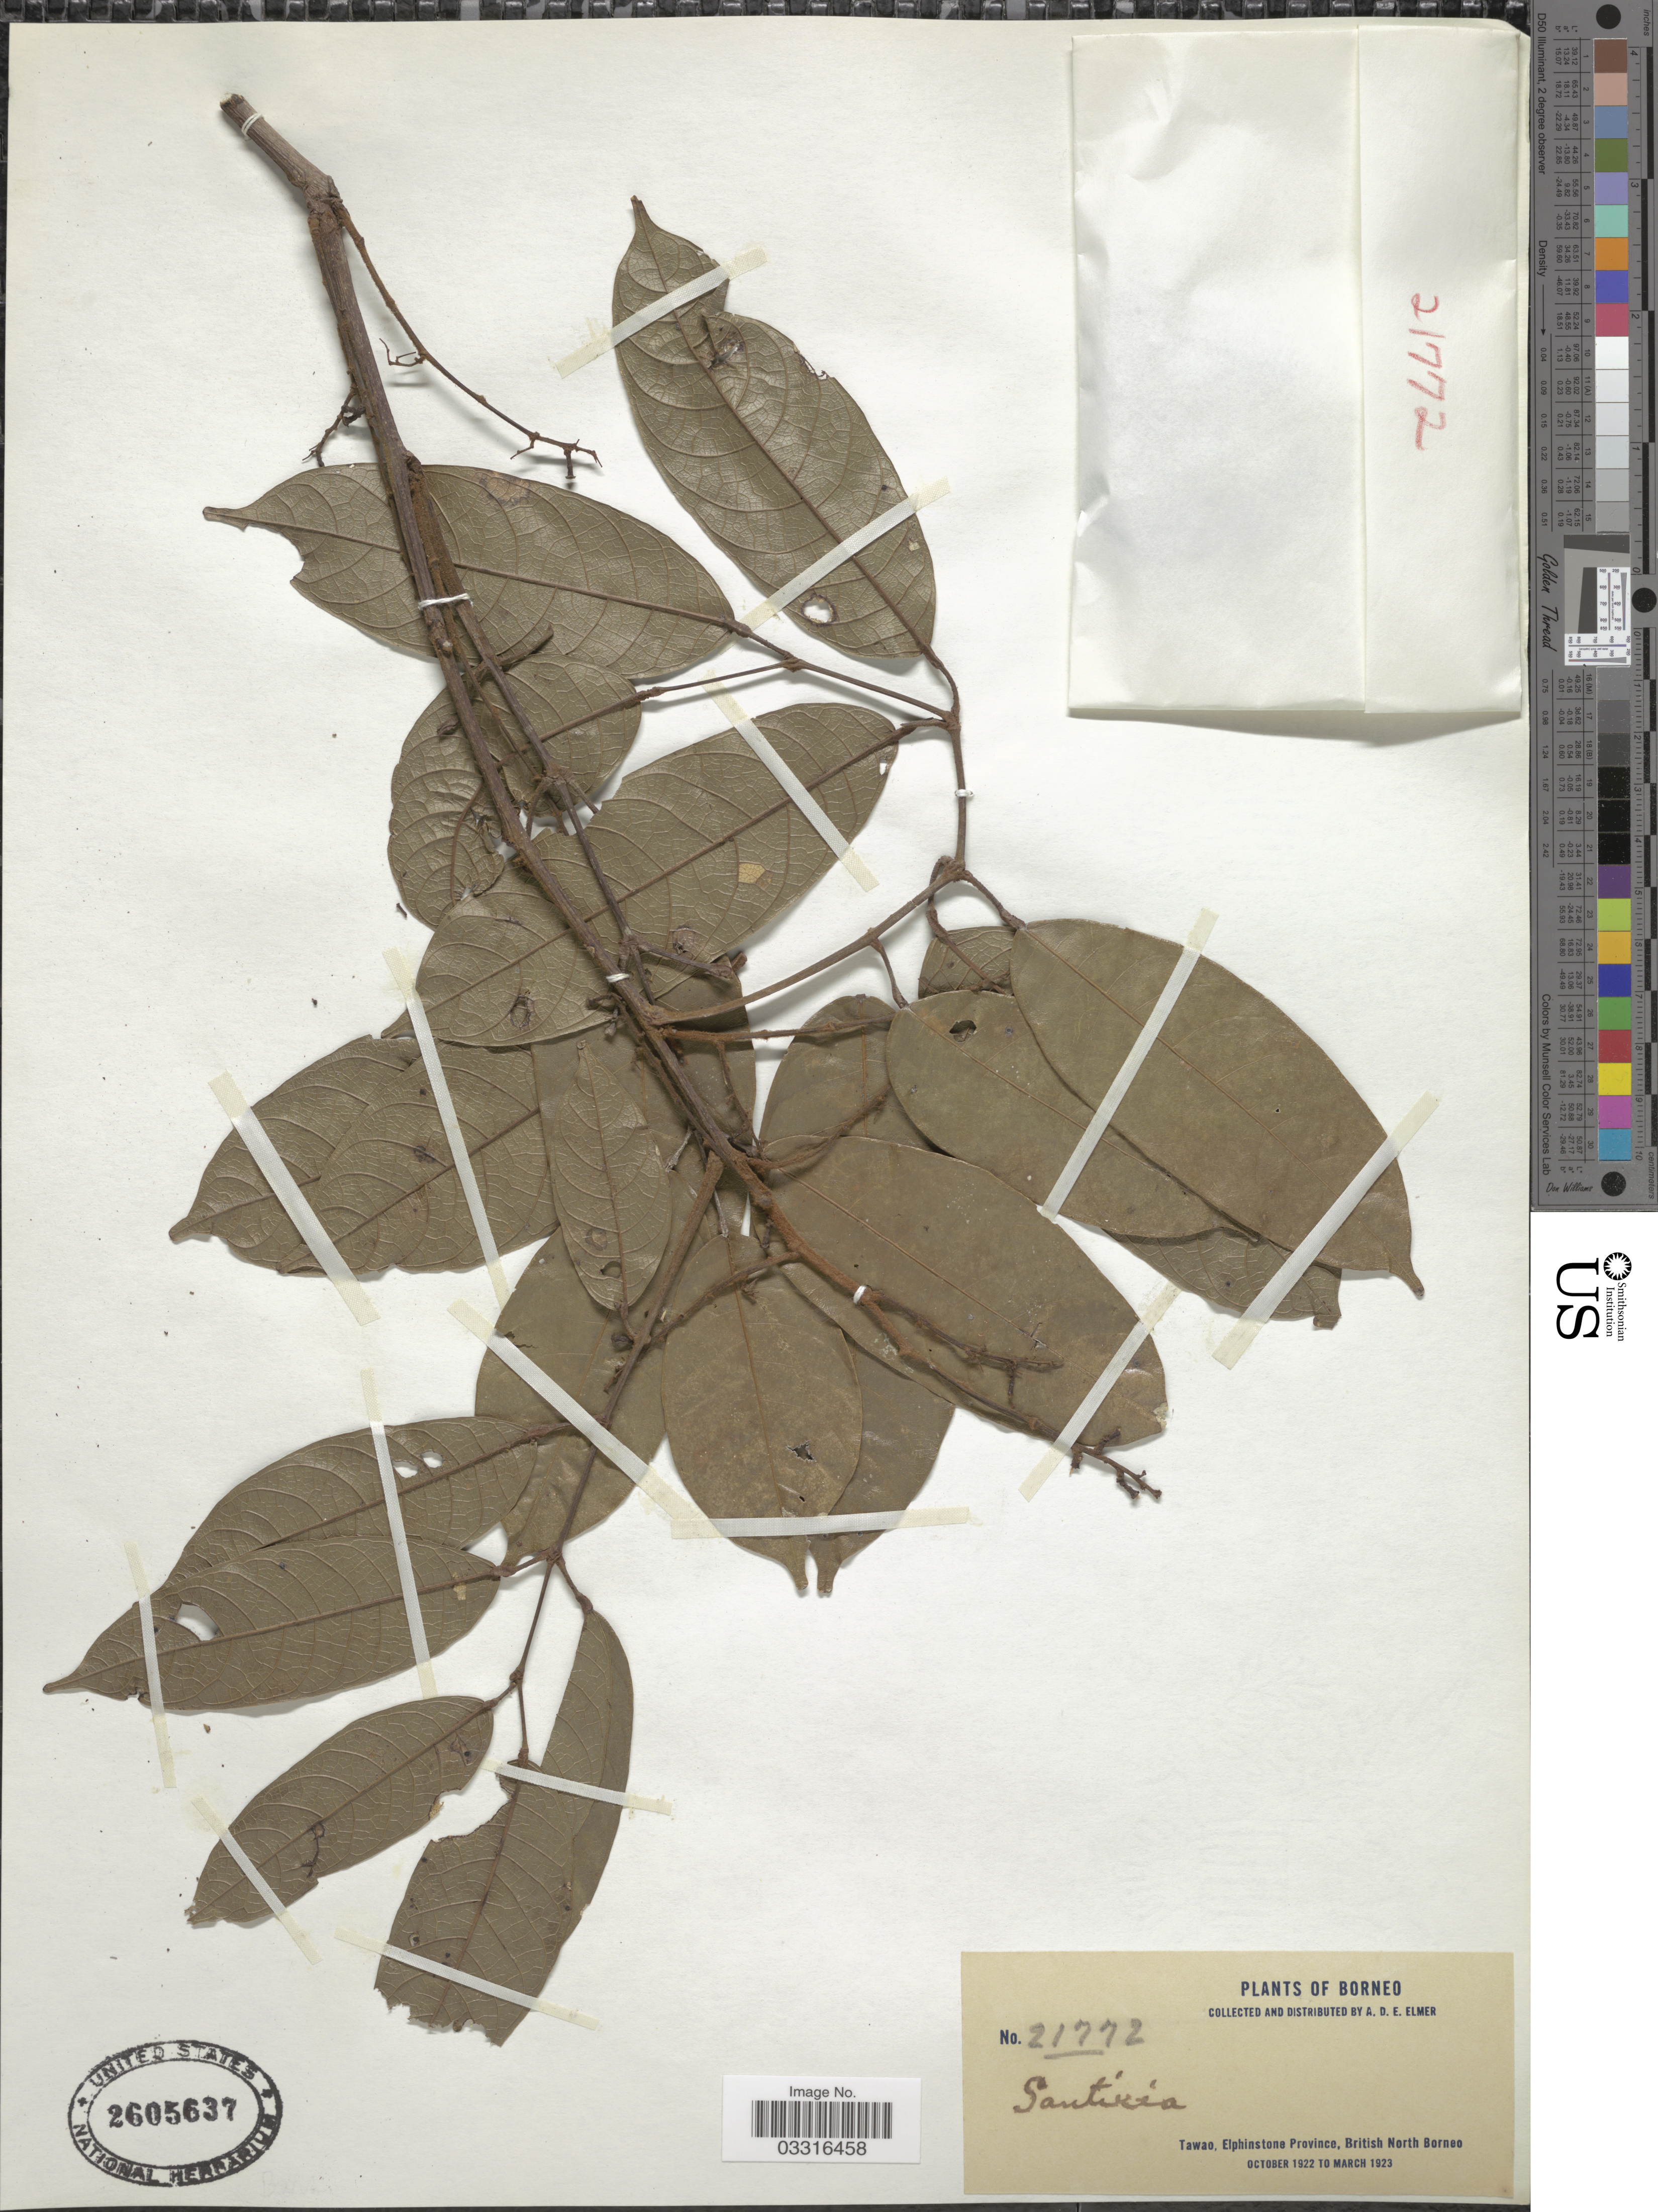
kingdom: Plantae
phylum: Tracheophyta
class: Magnoliopsida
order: Sapindales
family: Burseraceae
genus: Santiria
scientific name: Santiria sp.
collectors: A. D. E. Elmer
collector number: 21772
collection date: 1922-10/1923-03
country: Malaysia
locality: Borneo. Tawao, Elphinstone Province, British North Borneo.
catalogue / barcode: US 2605637